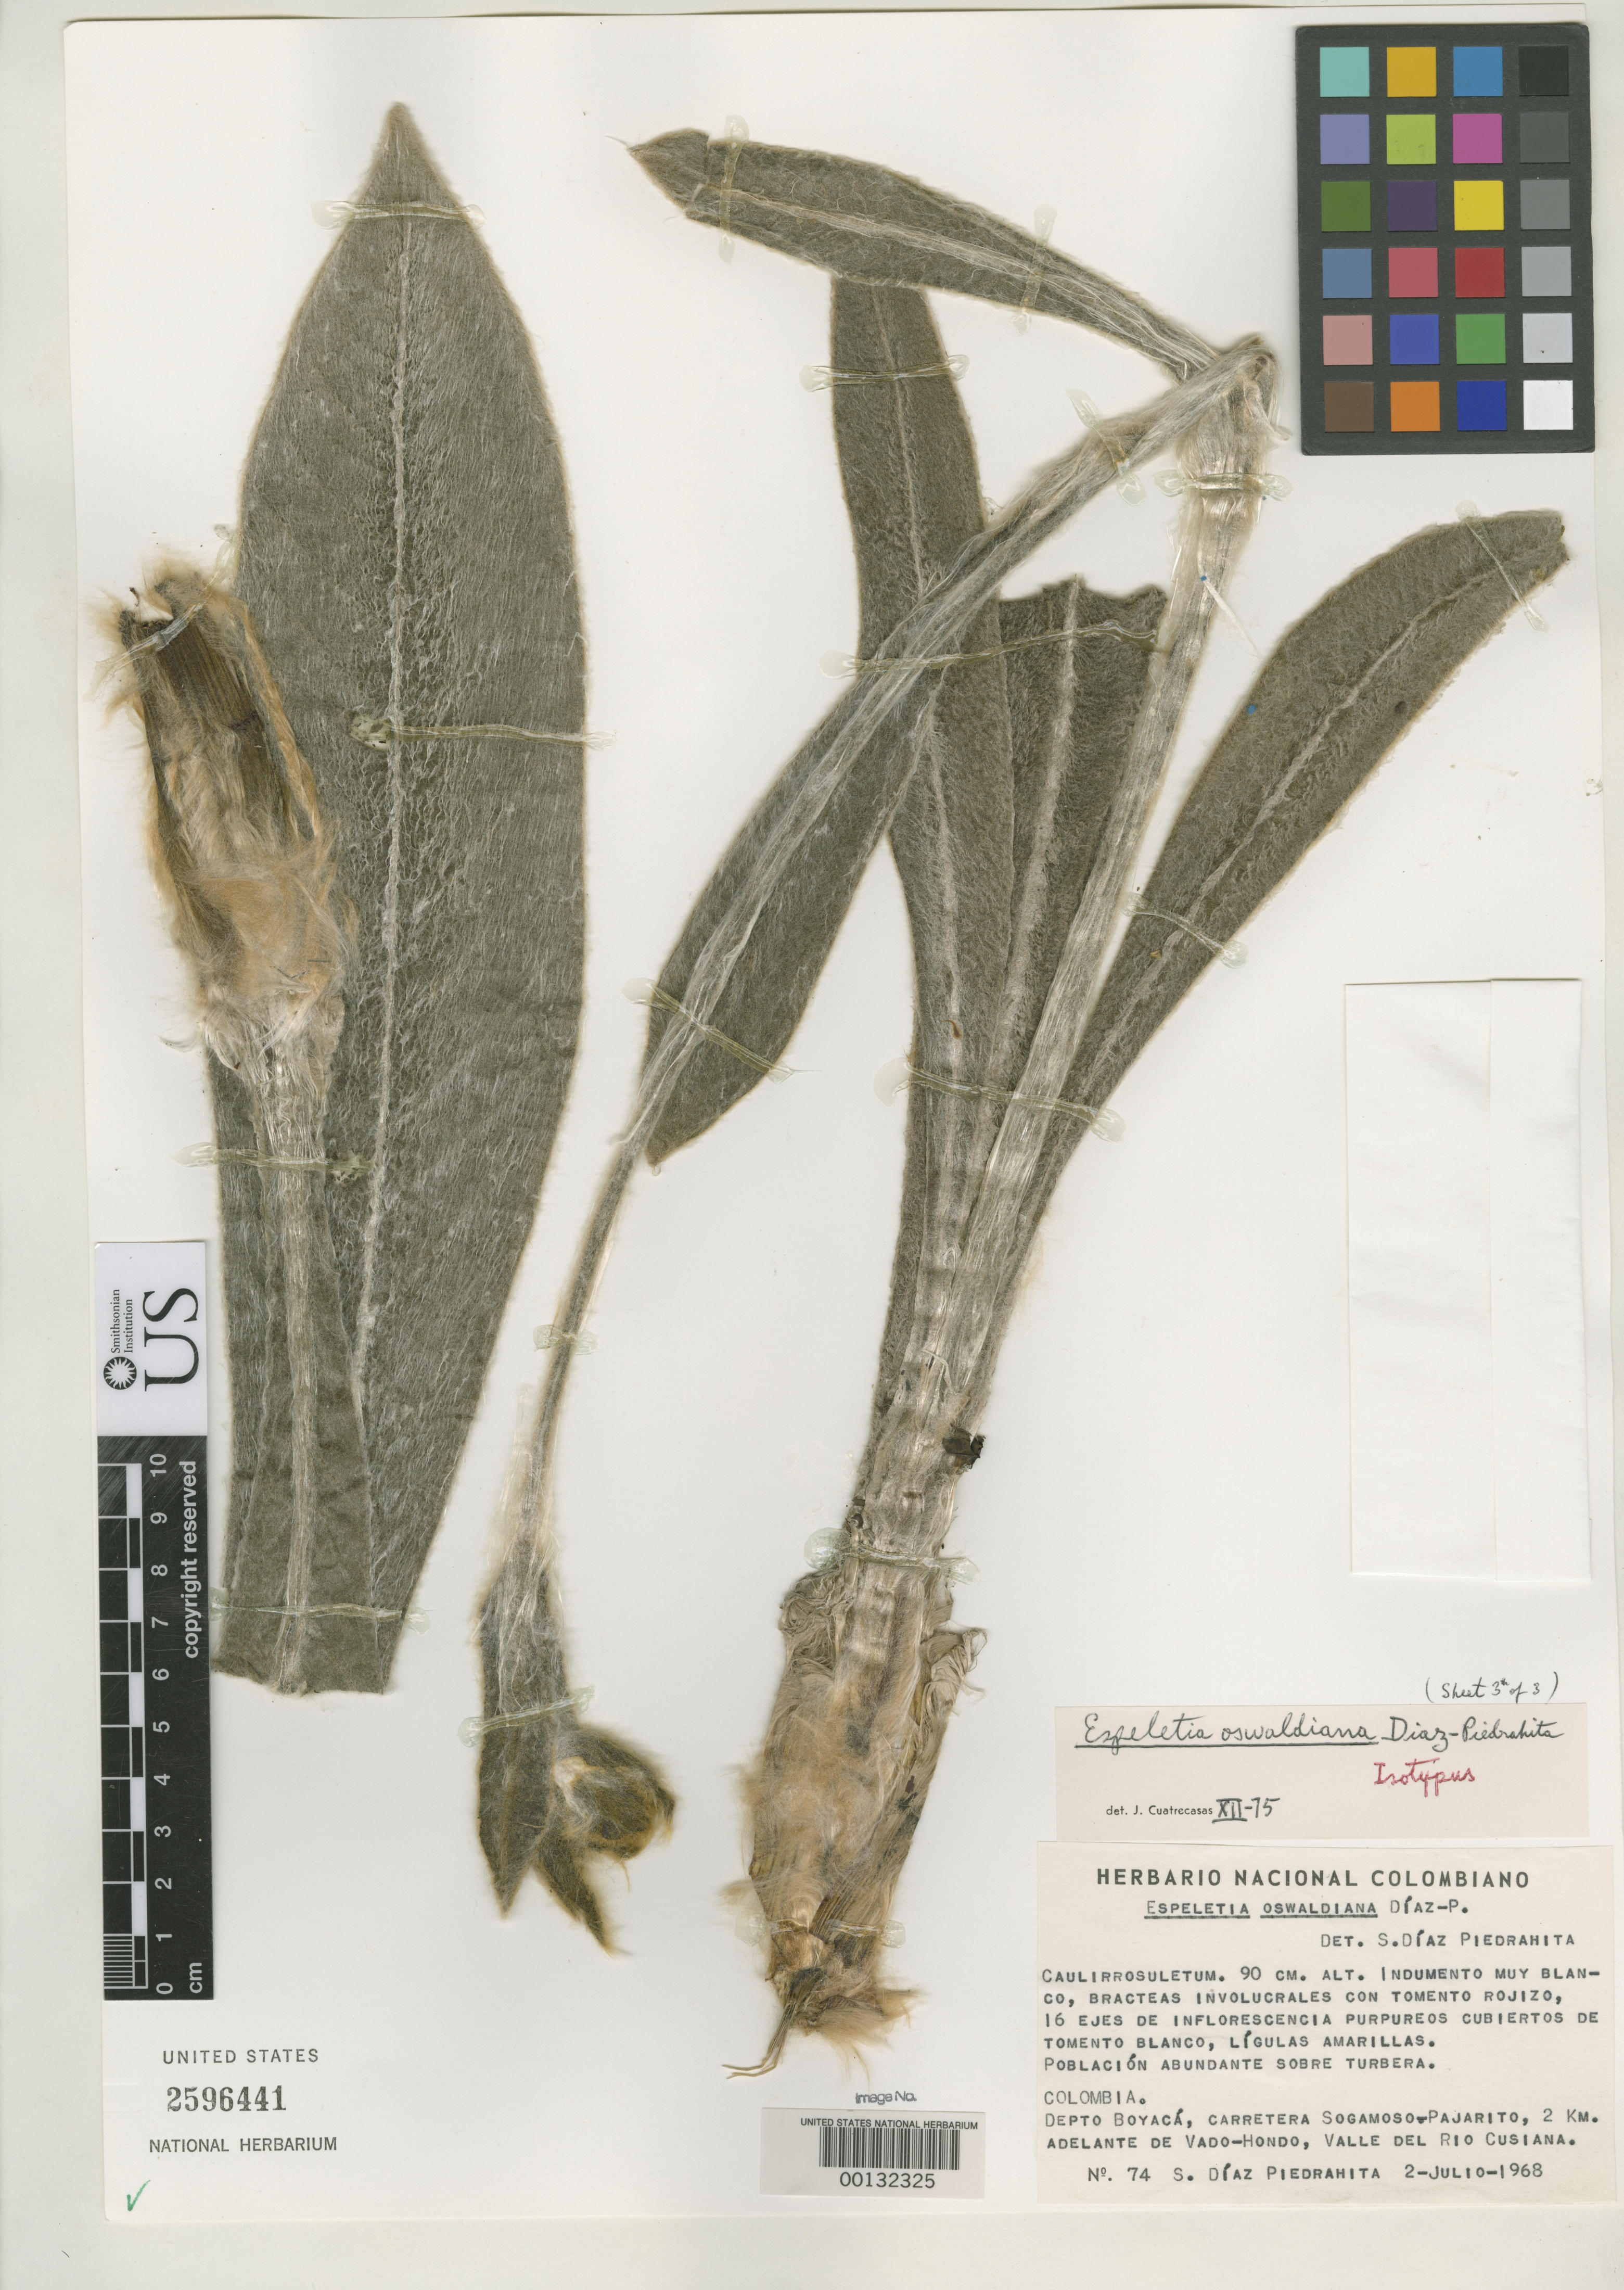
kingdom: Plantae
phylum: Tracheophyta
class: Magnoliopsida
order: Asterales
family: Asteraceae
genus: Espeletia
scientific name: Espeletia oswaldiana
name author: S. Díaz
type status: Isotype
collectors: S. Piedrahita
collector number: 74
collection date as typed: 02 Jul 1968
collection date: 1968-07-02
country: Colombia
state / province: Boyacá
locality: Carretera Sogamoso-Pajarito, 2 km Adelante de Vado-Hondo, Valle del Rio Cusiana. [Sogamoso-Pajarito Highway, 2 km ahead of Vado-Hondo, Valley of the Cusiana River.]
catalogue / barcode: US 2596441